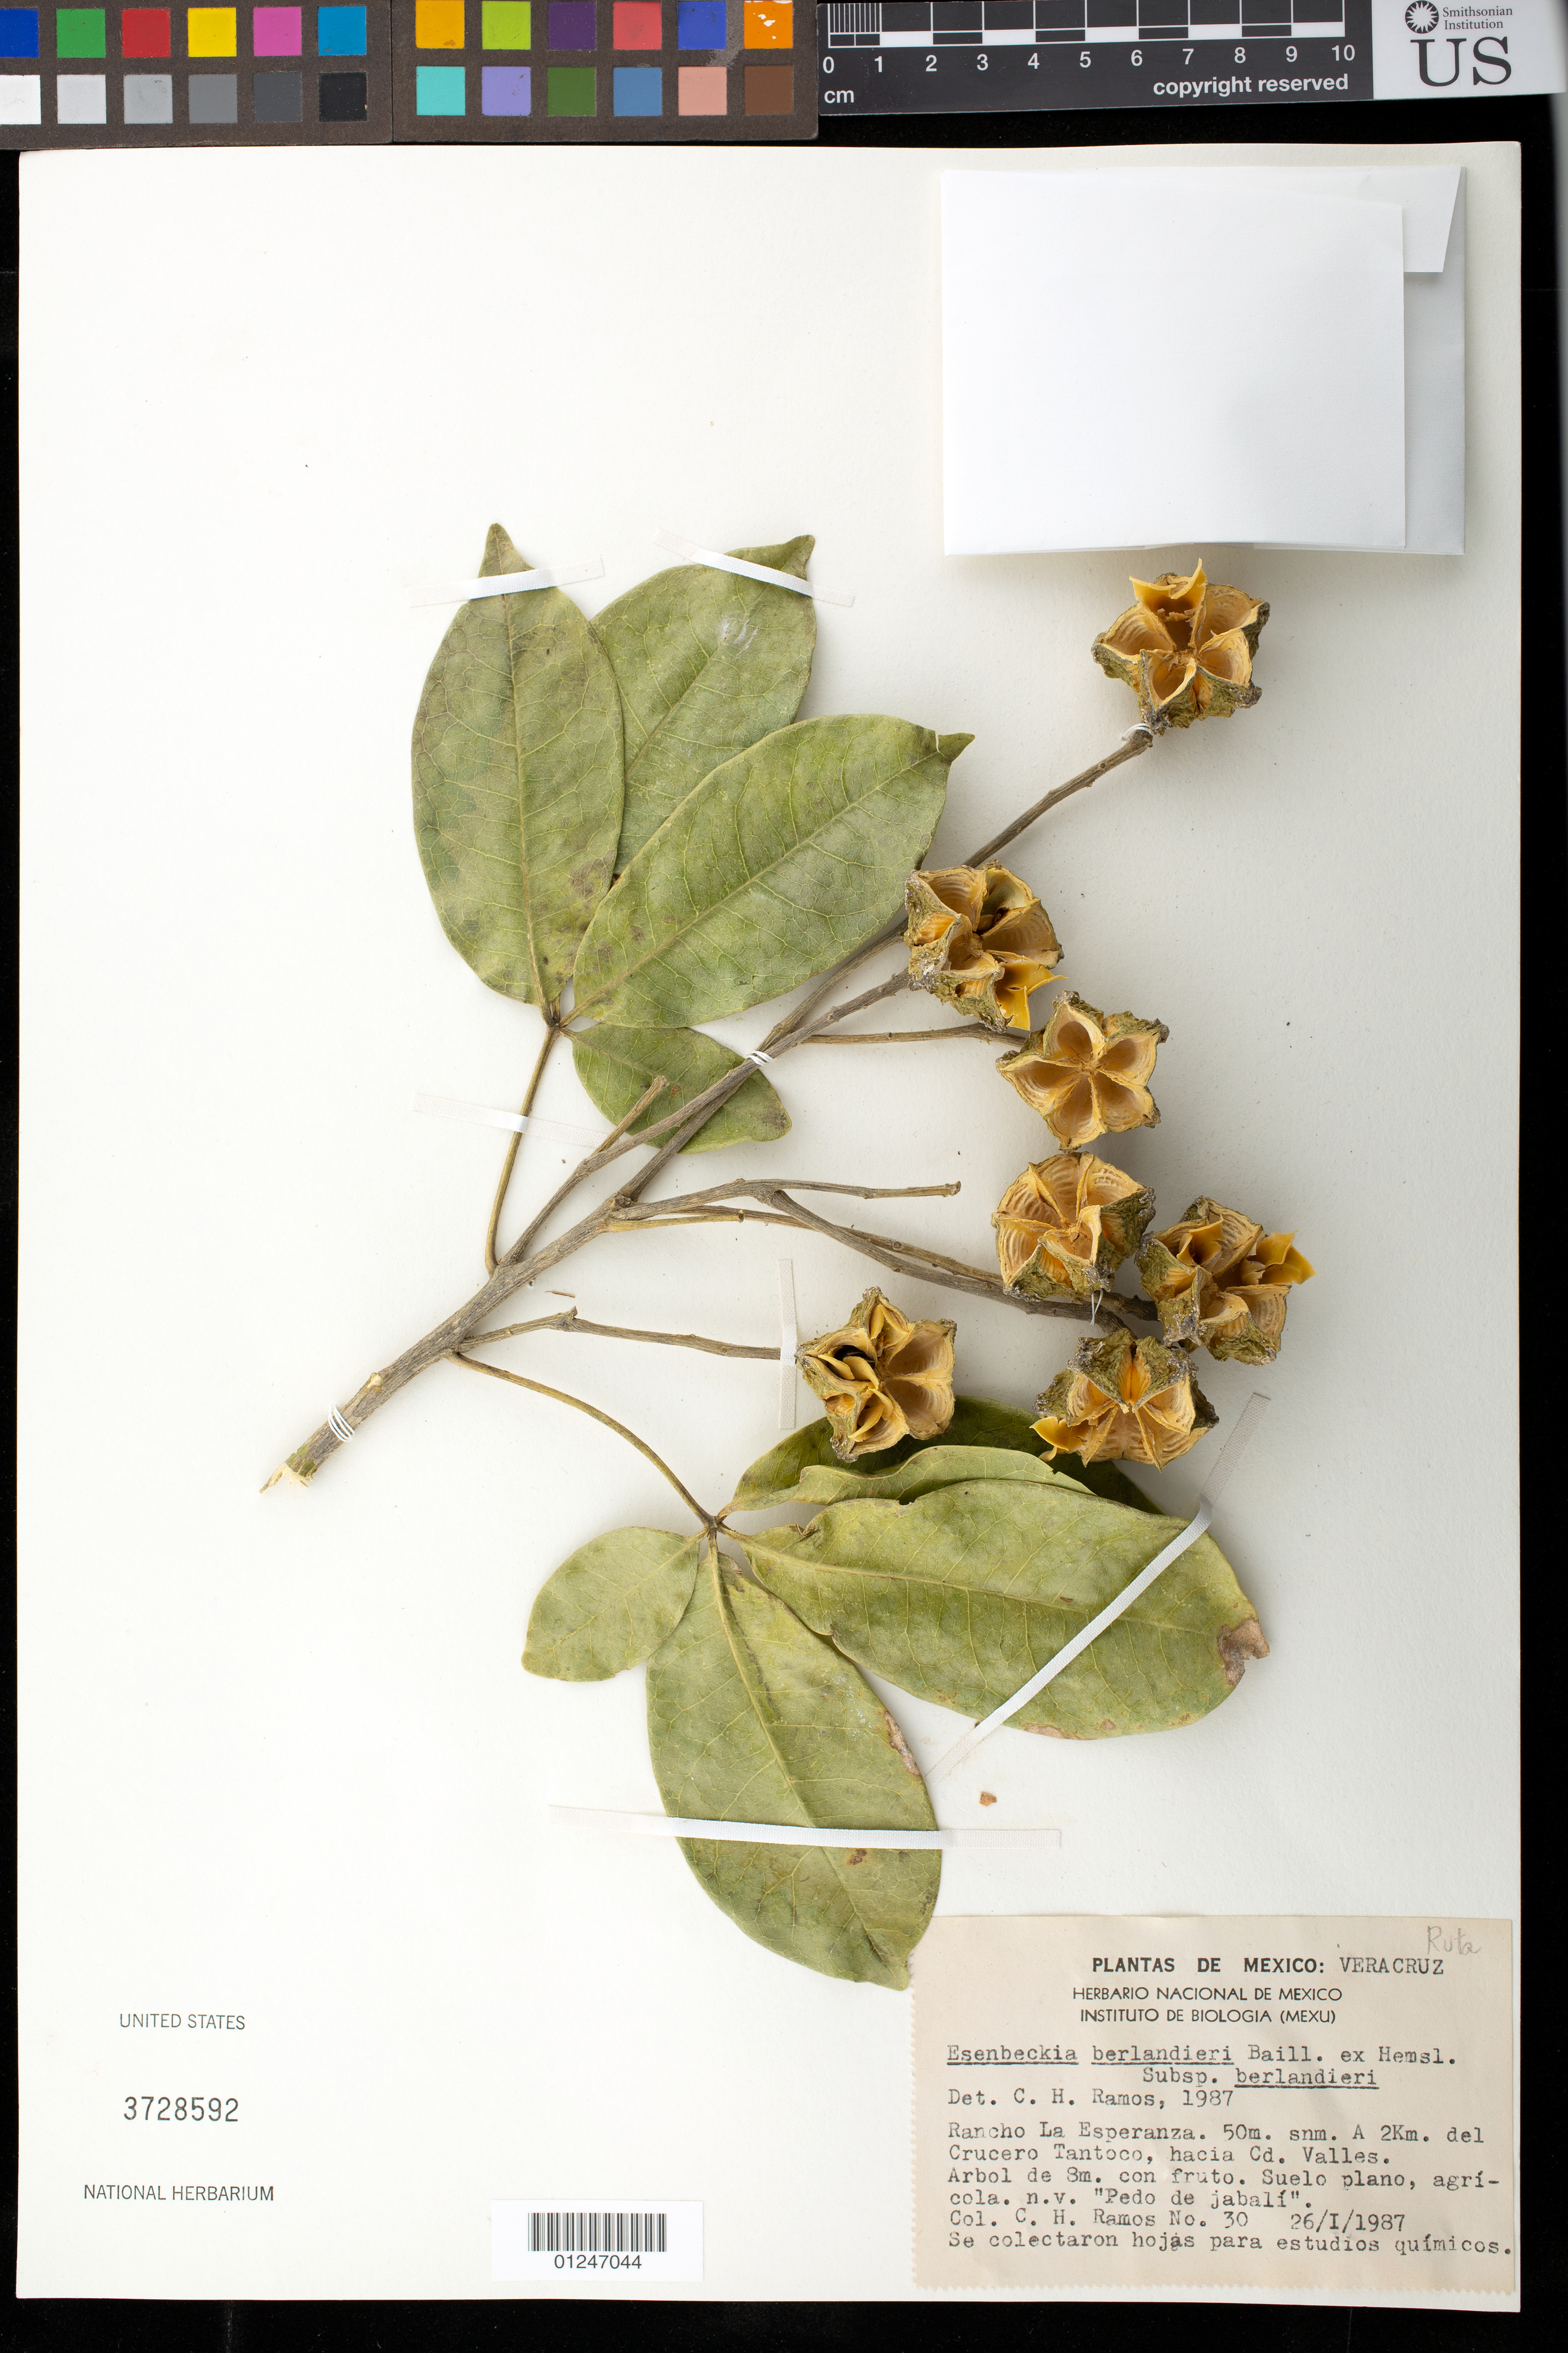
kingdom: Plantae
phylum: Tracheophyta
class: Magnoliopsida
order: Sapindales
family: Rutaceae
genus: Esenbeckia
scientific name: Esenbeckia berlandieri subsp. berlandieri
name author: Baill. ex Hemsl.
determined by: Ramos, C. H.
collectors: C. H. Ramos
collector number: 30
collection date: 1987-01-26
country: Mexico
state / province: Veracruz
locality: Rancho La esperanza. 50m snm, A 2 km. del Crucero Tantoco, hacia Cd. Valles.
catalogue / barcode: US 3728592